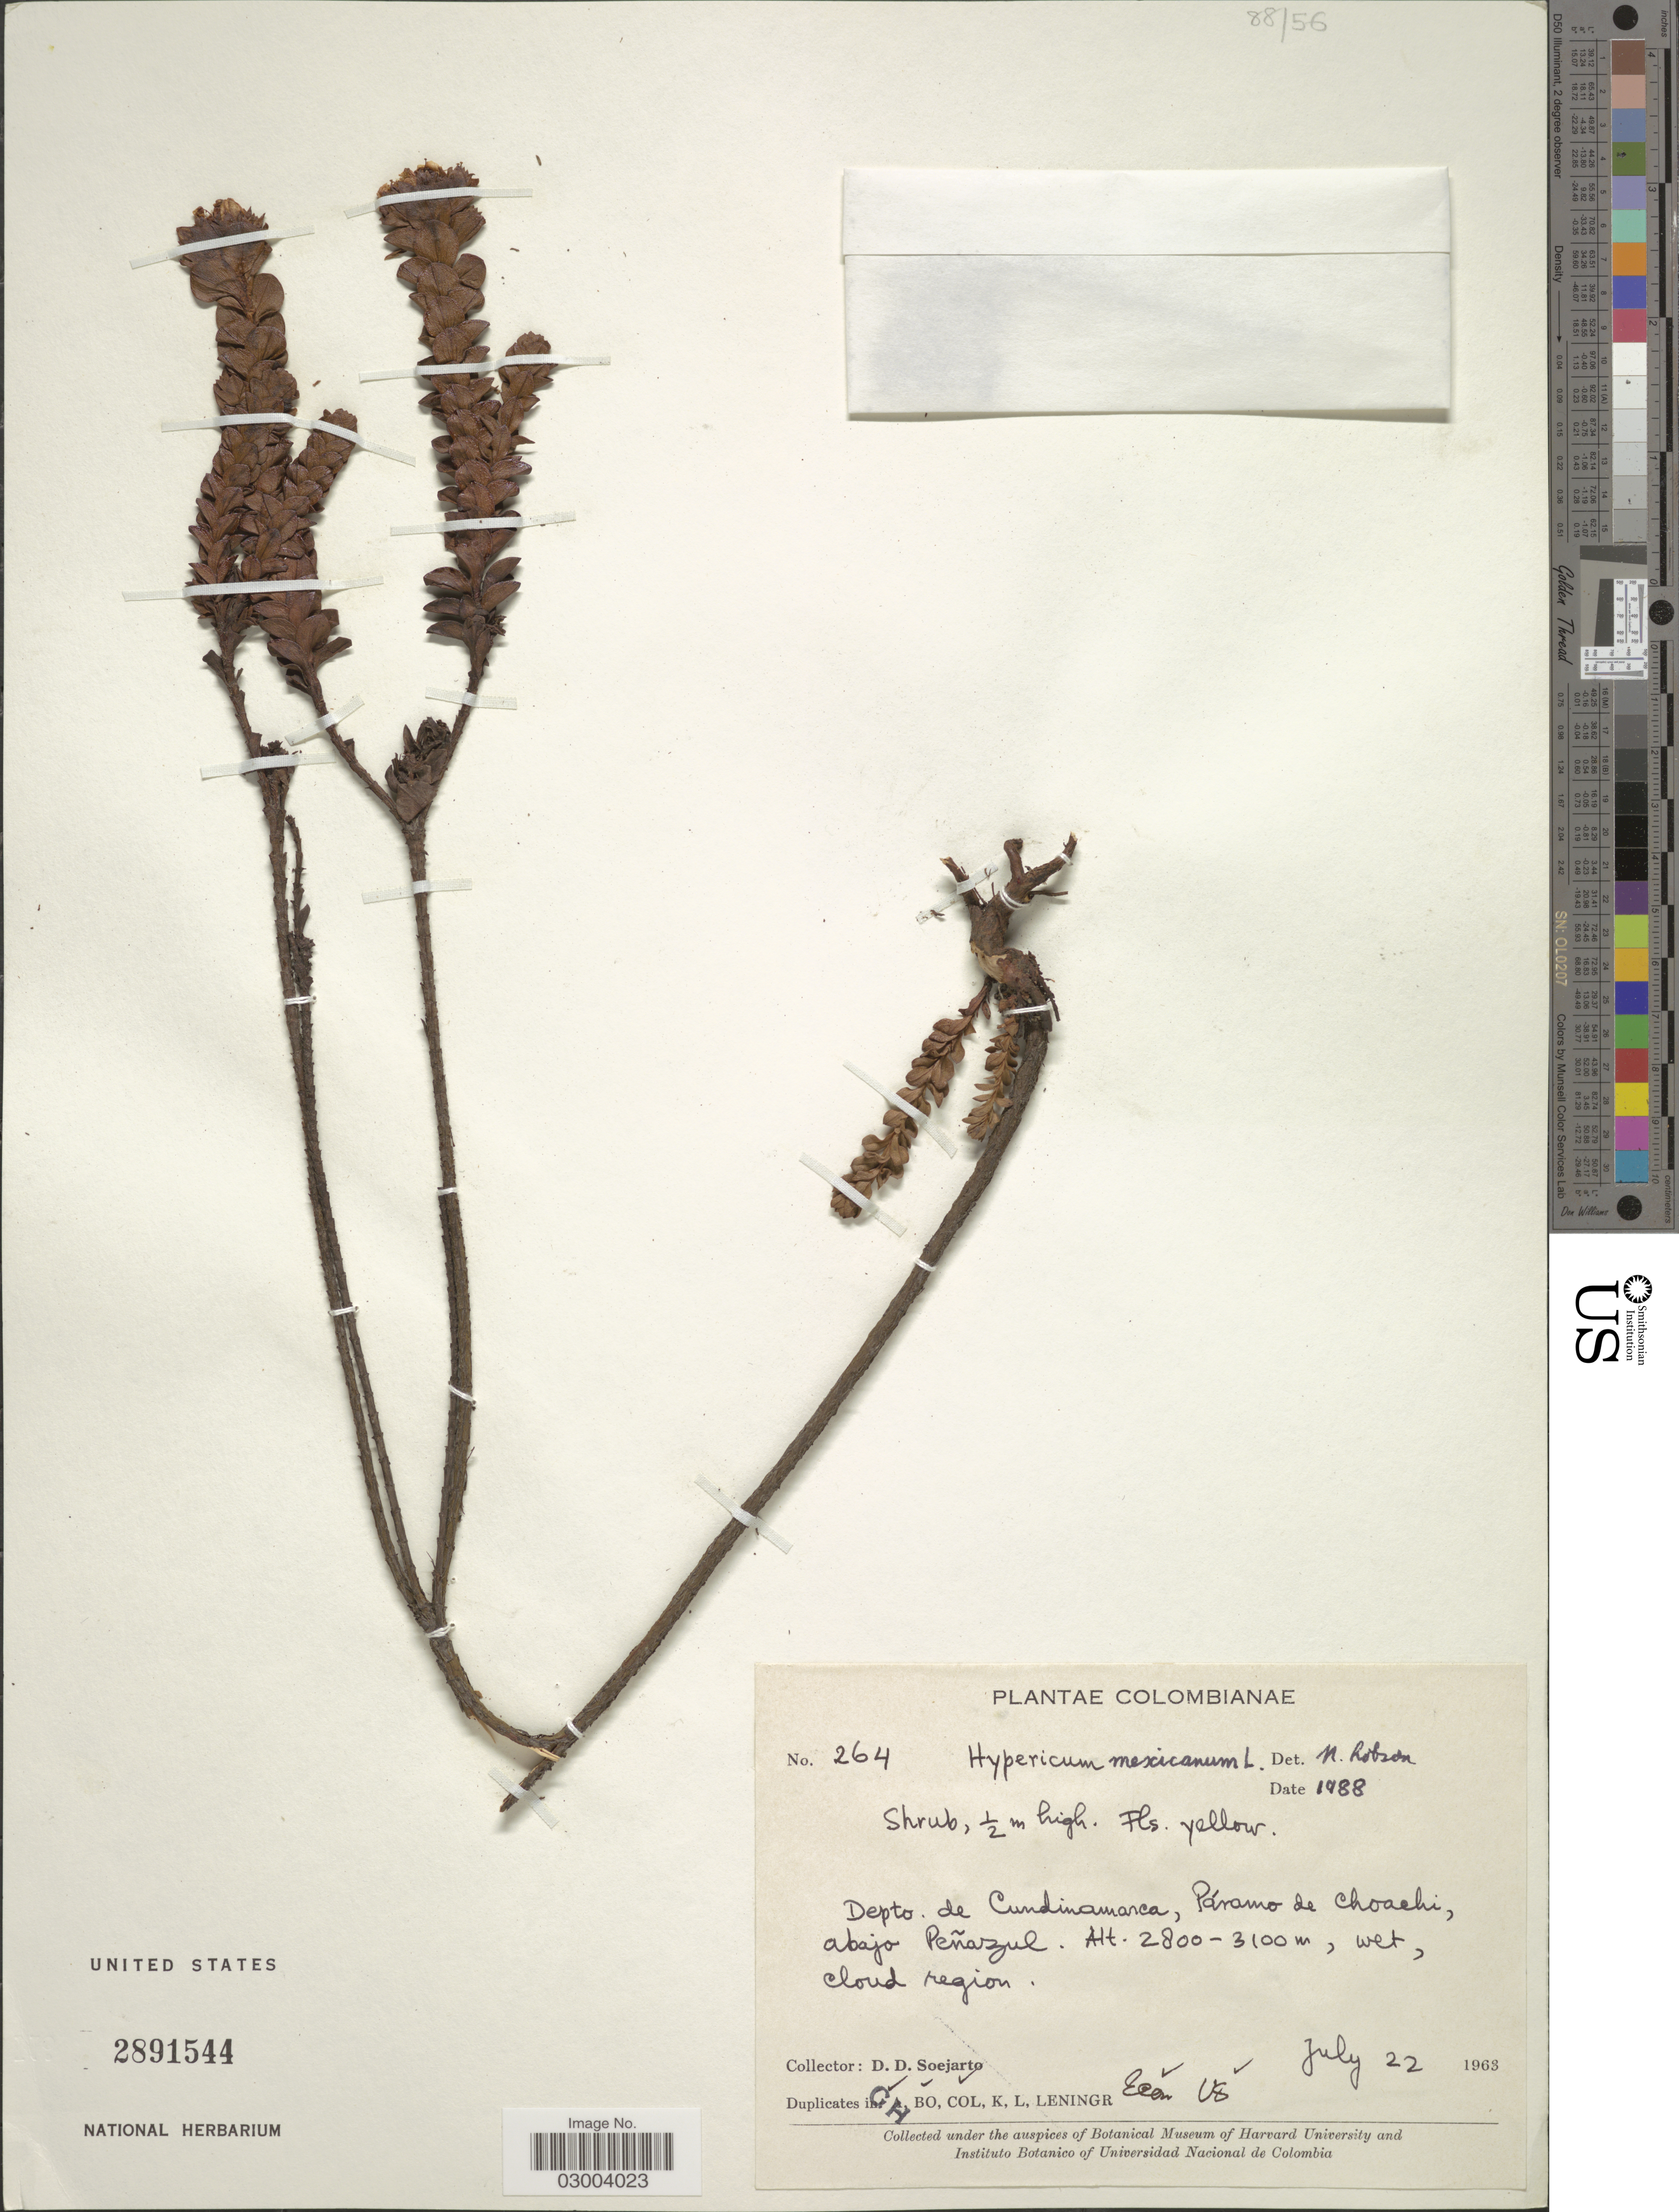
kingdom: Plantae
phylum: Tracheophyta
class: Magnoliopsida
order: Malpighiales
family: Hypericaceae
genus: Hypericum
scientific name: Hypericum mexicanum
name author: L.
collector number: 264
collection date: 1963-07-22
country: Colombia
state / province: Cundinamarca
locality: Depto. de Cundinamarca, Páramo de Choachi, abajo Peñazul.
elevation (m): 2800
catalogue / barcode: US 2891544